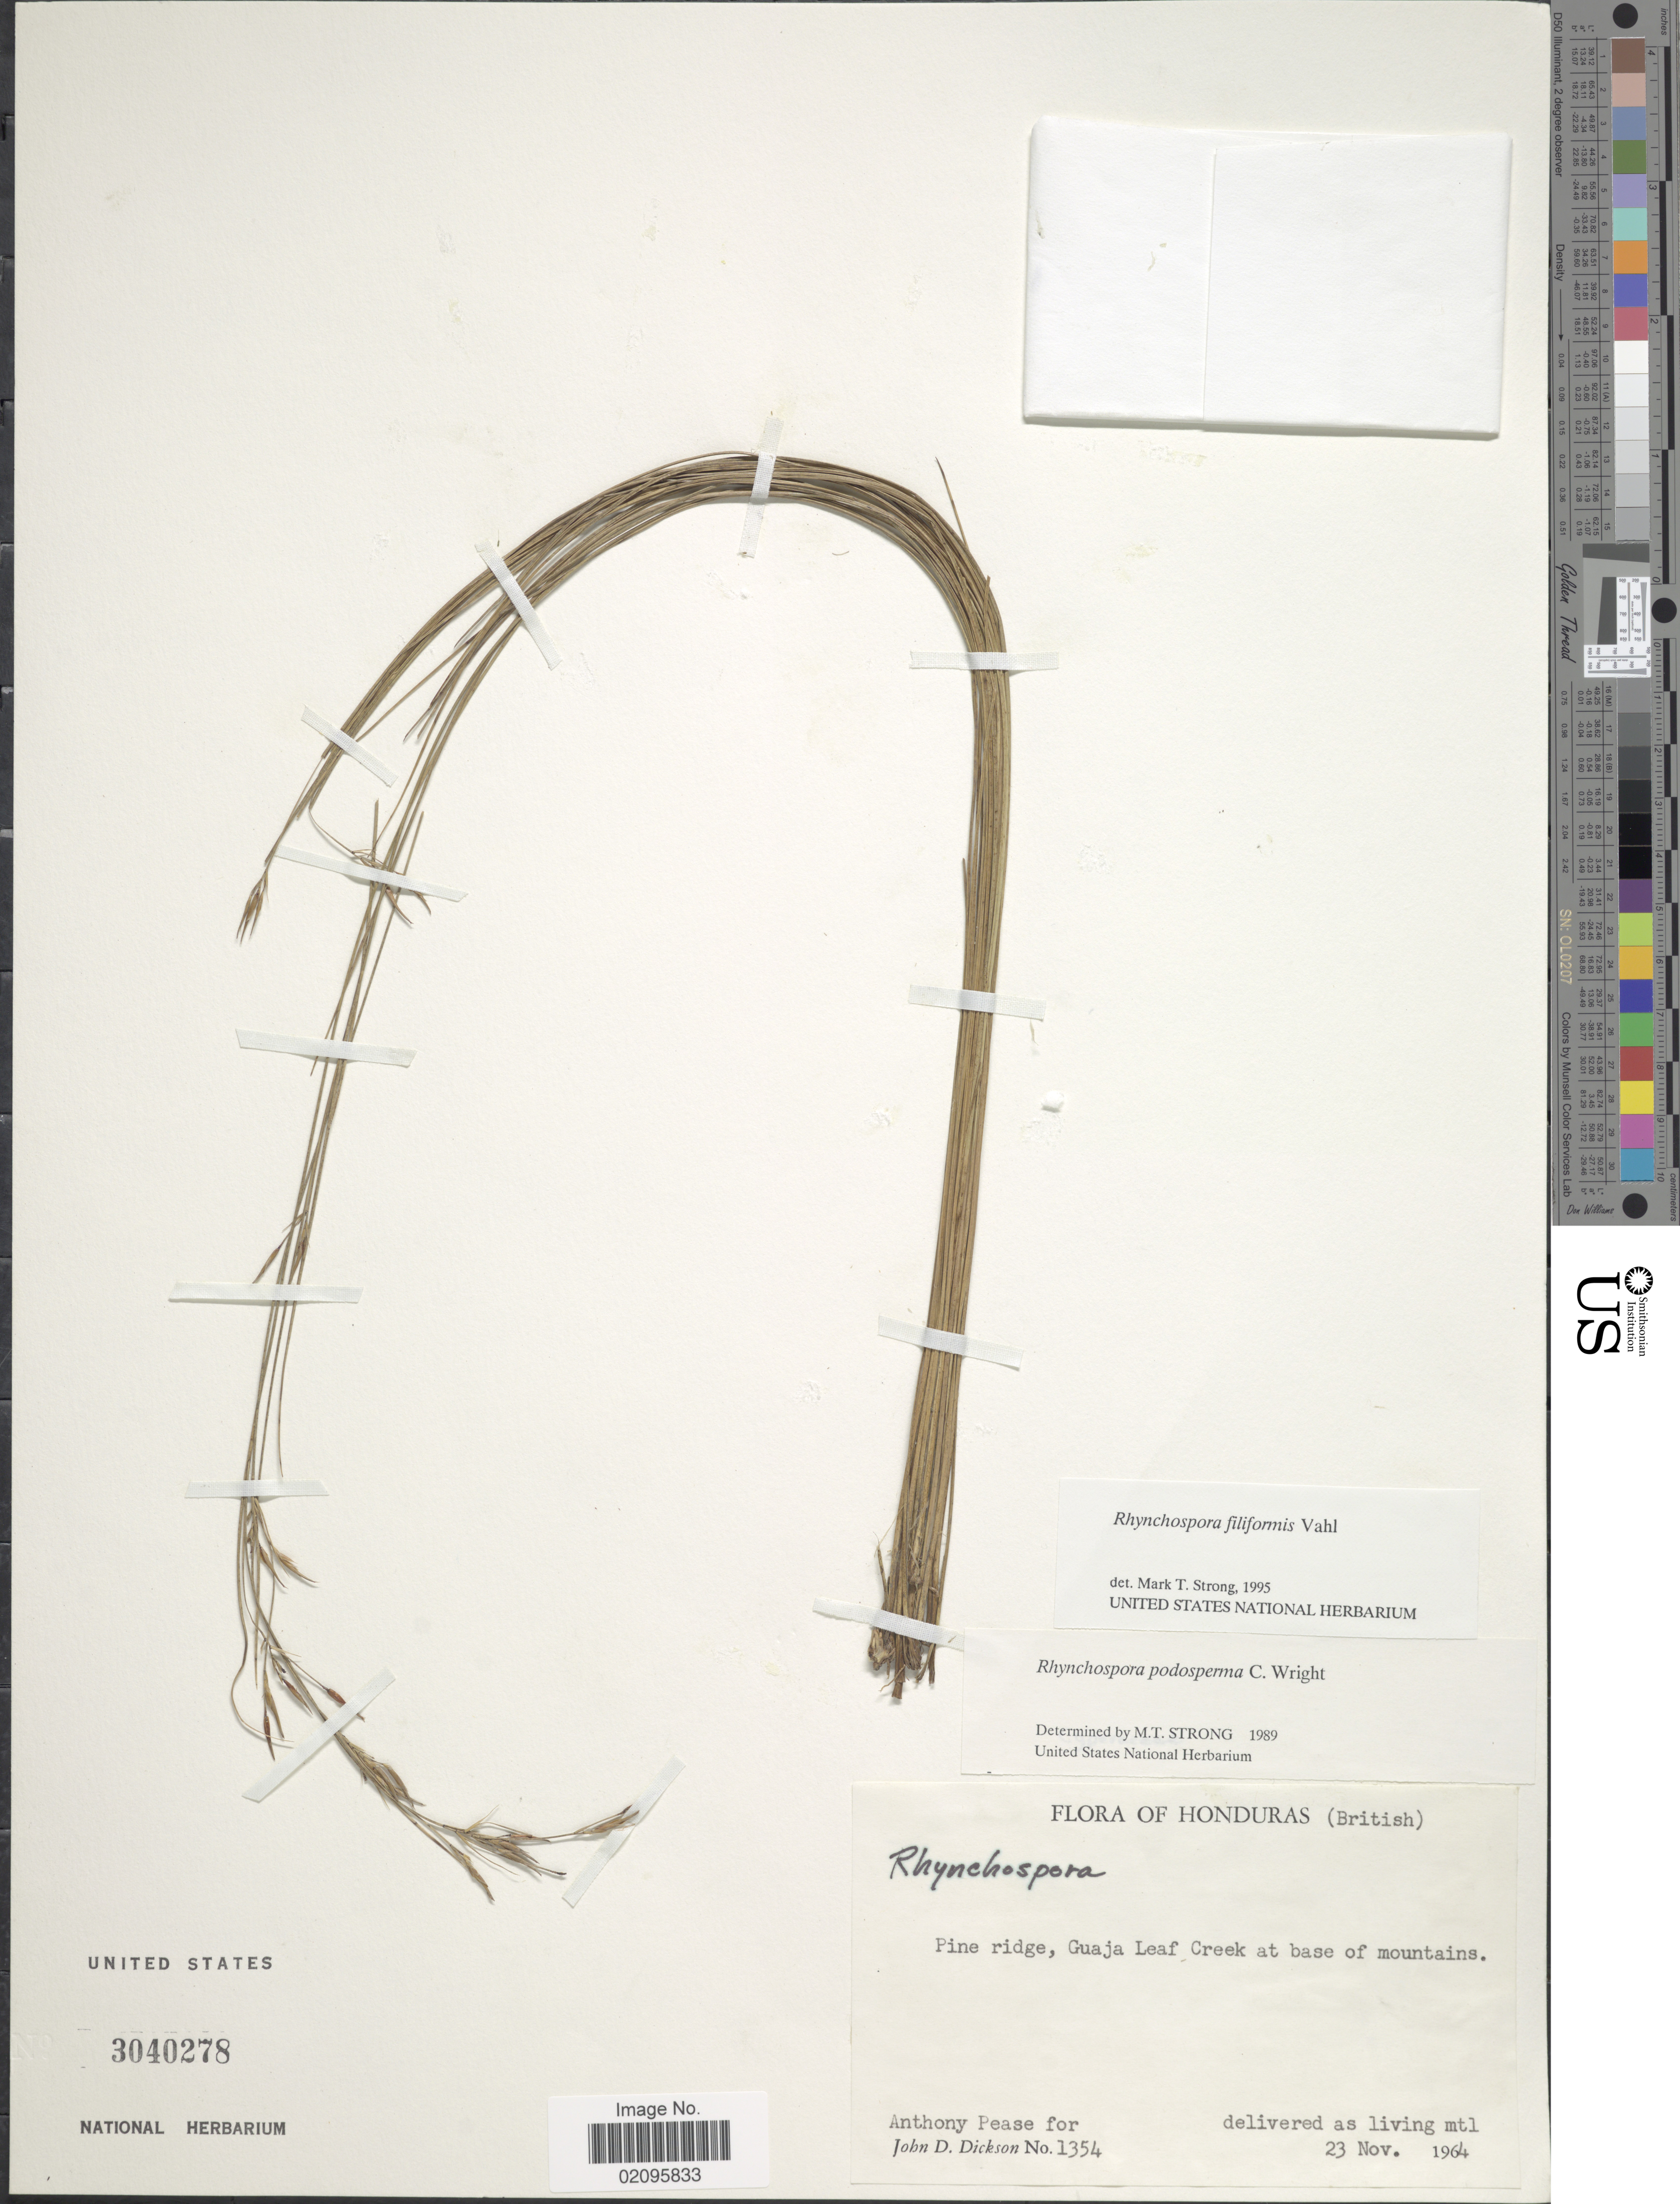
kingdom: Plantae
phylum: Tracheophyta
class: Liliopsida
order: Poales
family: Cyperaceae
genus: Rhynchospora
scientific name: Rhynchospora filiformis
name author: Vahl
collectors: A. S. Pease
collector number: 1354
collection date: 1964-11-23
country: Belize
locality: Honduras (British), Pine ridge, Guaja Leaf Creek at base of mountains.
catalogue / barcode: US 3040278